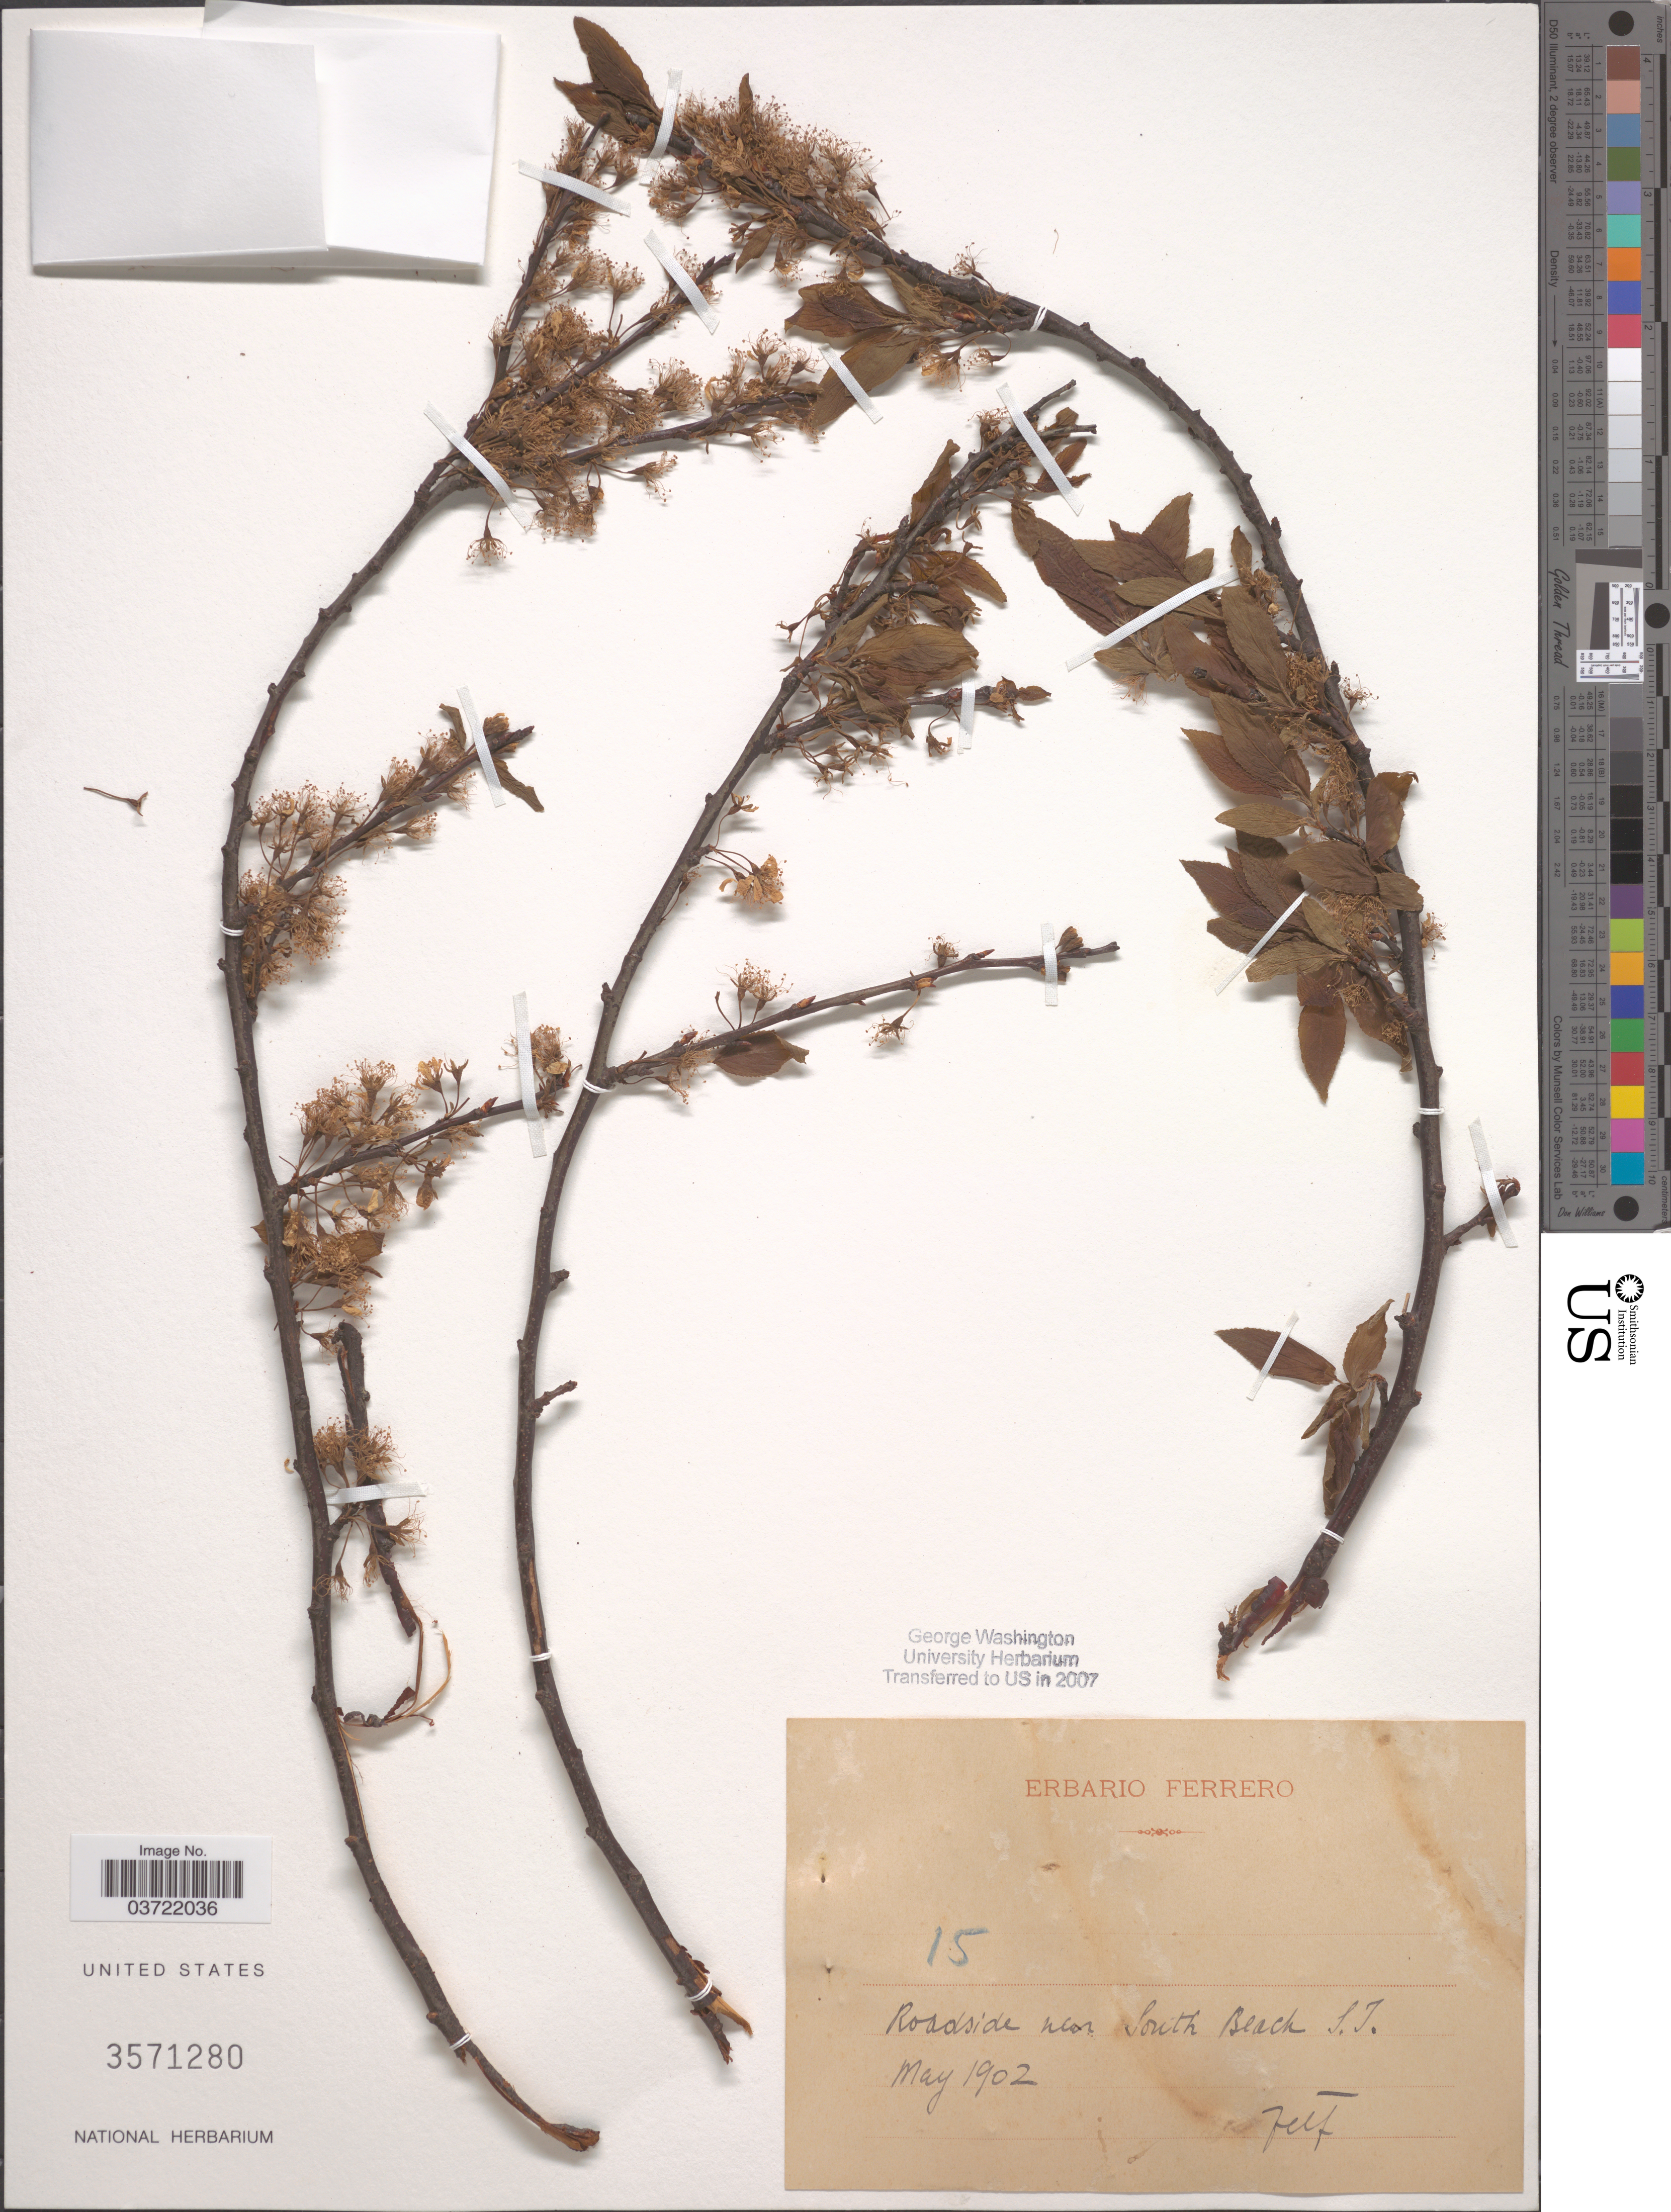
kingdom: Plantae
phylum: Tracheophyta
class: Magnoliopsida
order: Rosales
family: Rosaceae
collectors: F. Ferrero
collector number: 15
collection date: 1902-05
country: United States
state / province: New York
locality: Roadside near South Beach S.I.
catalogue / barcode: US 3571280